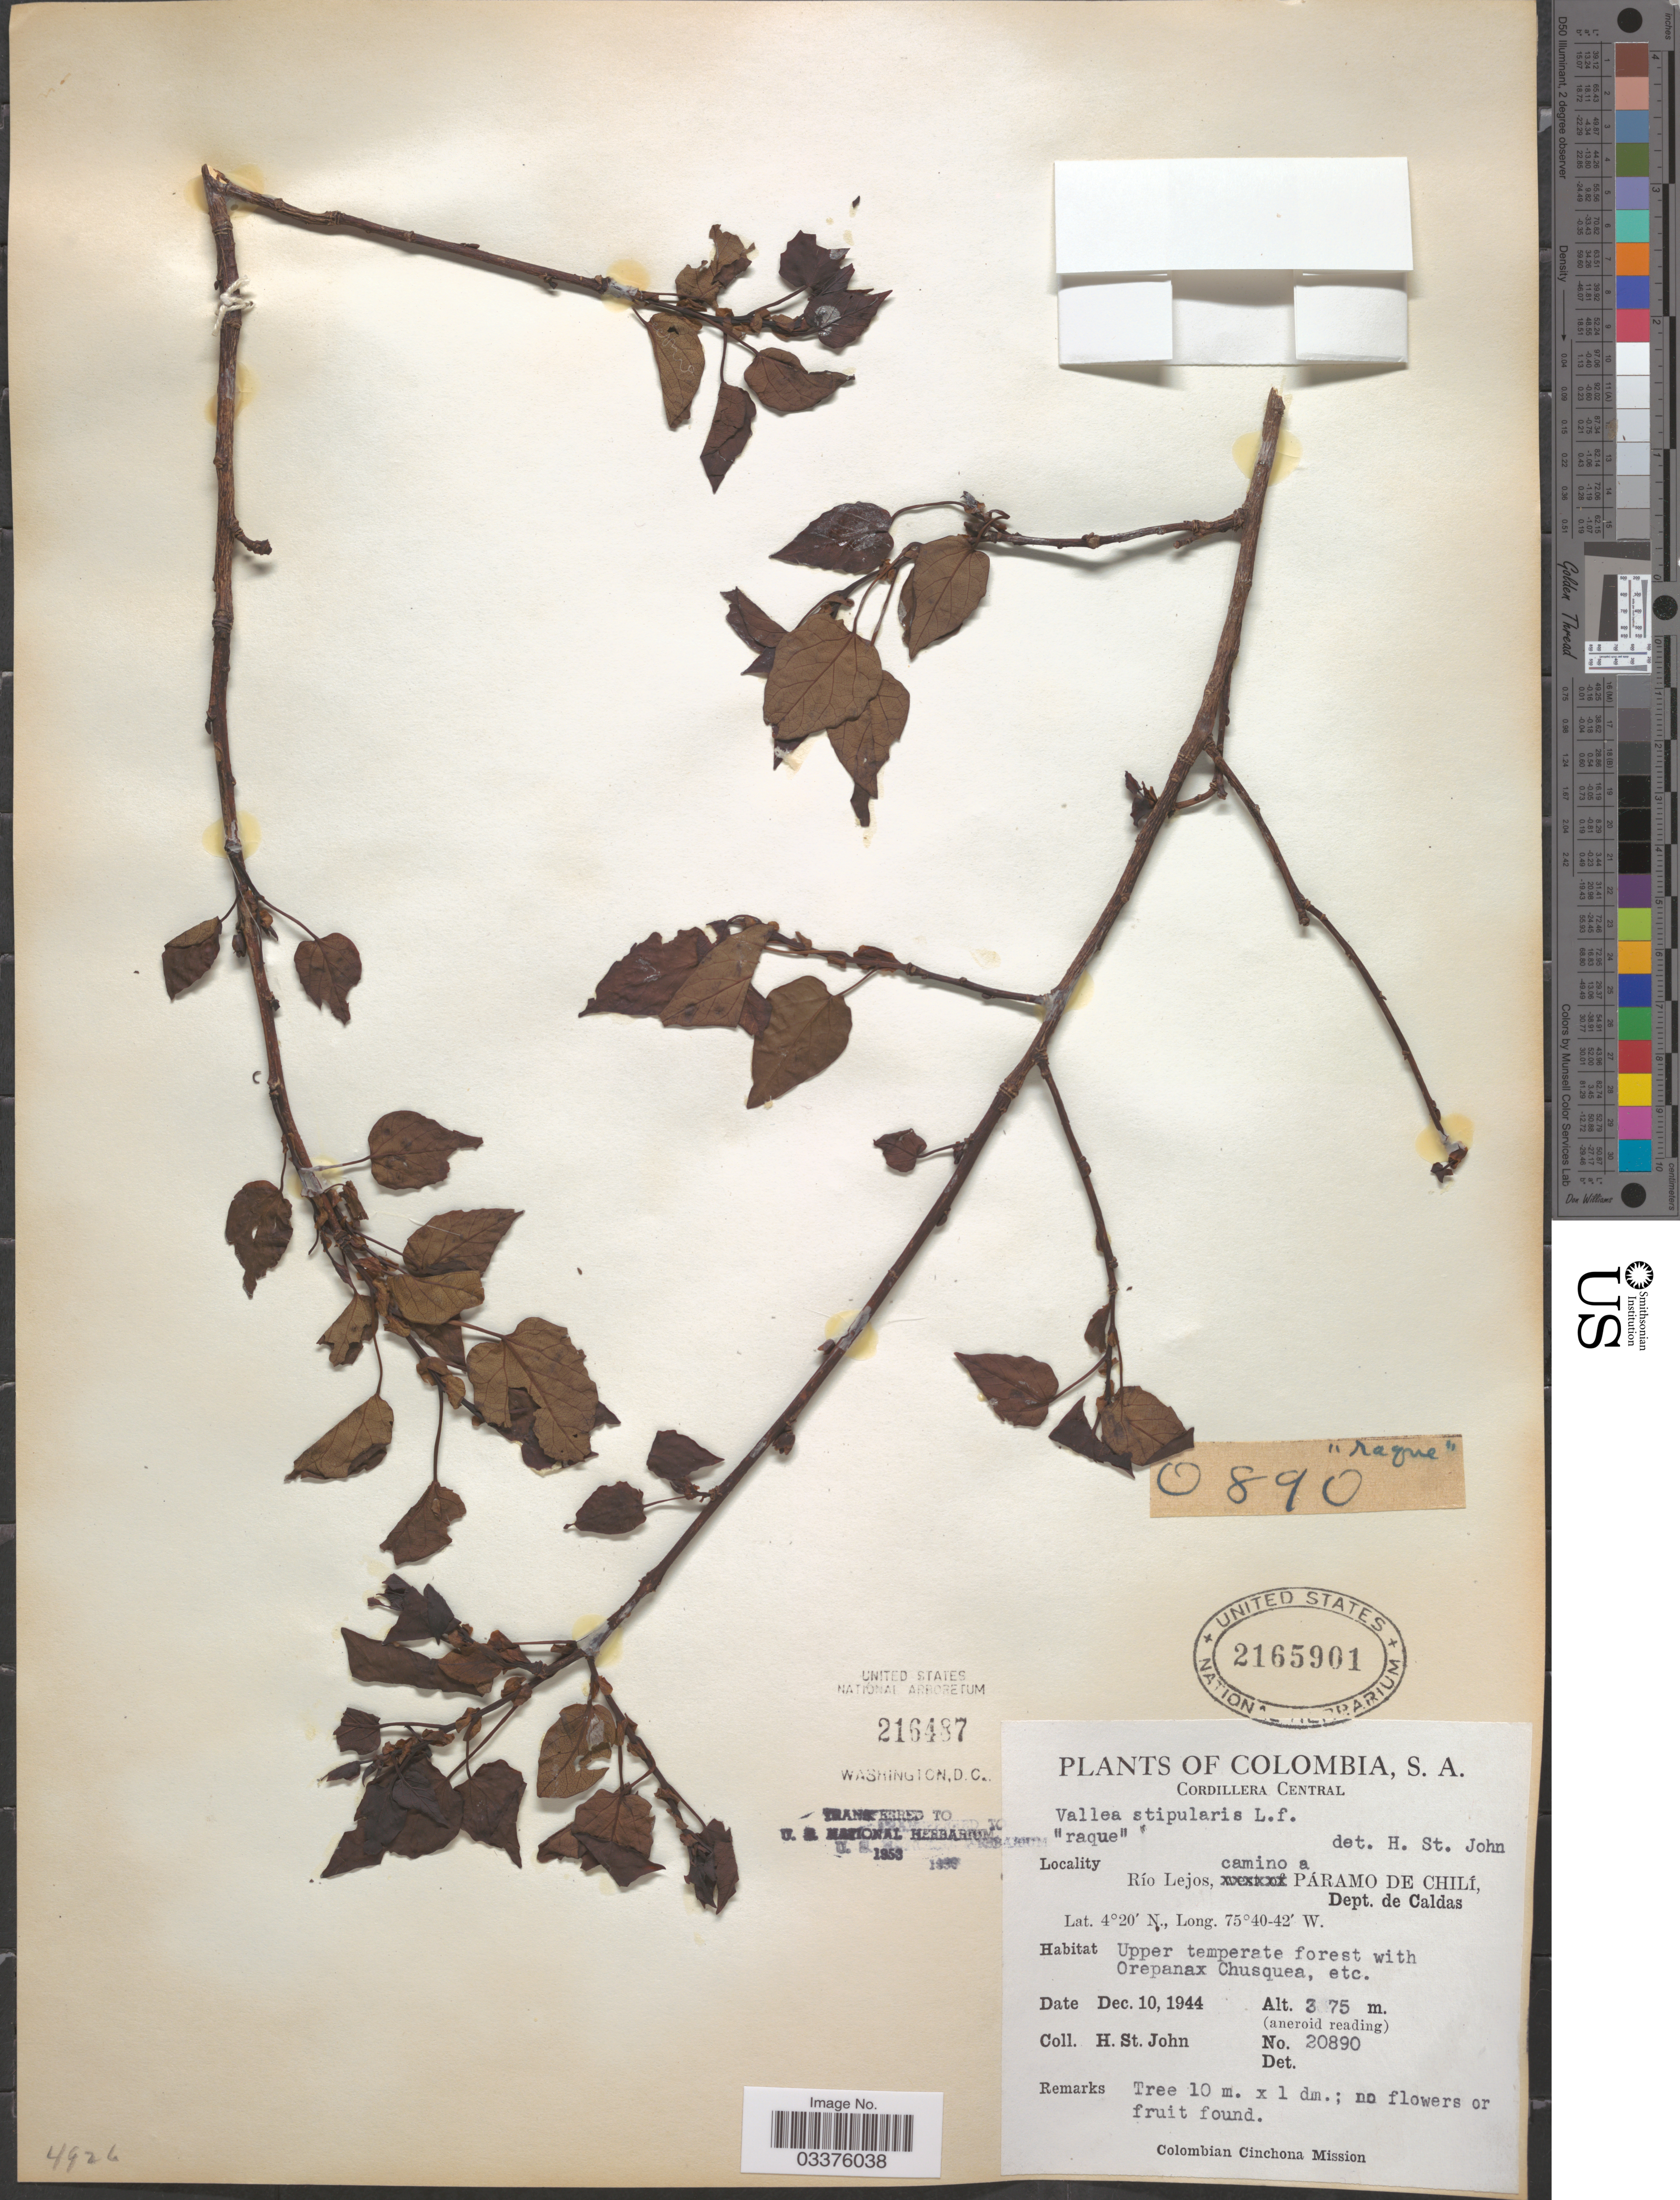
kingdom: Plantae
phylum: Tracheophyta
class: Magnoliopsida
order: Oxalidales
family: Elaeocarpaceae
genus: Vallea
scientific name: Vallea stipularis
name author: L. f.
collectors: H. St. John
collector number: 20890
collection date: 1944-12-10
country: Colombia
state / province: Caldas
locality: Cordillera Central. Río Lejos, camino a Páramo de Chilí, Dept. de Caldas.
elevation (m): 375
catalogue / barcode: US 2165901